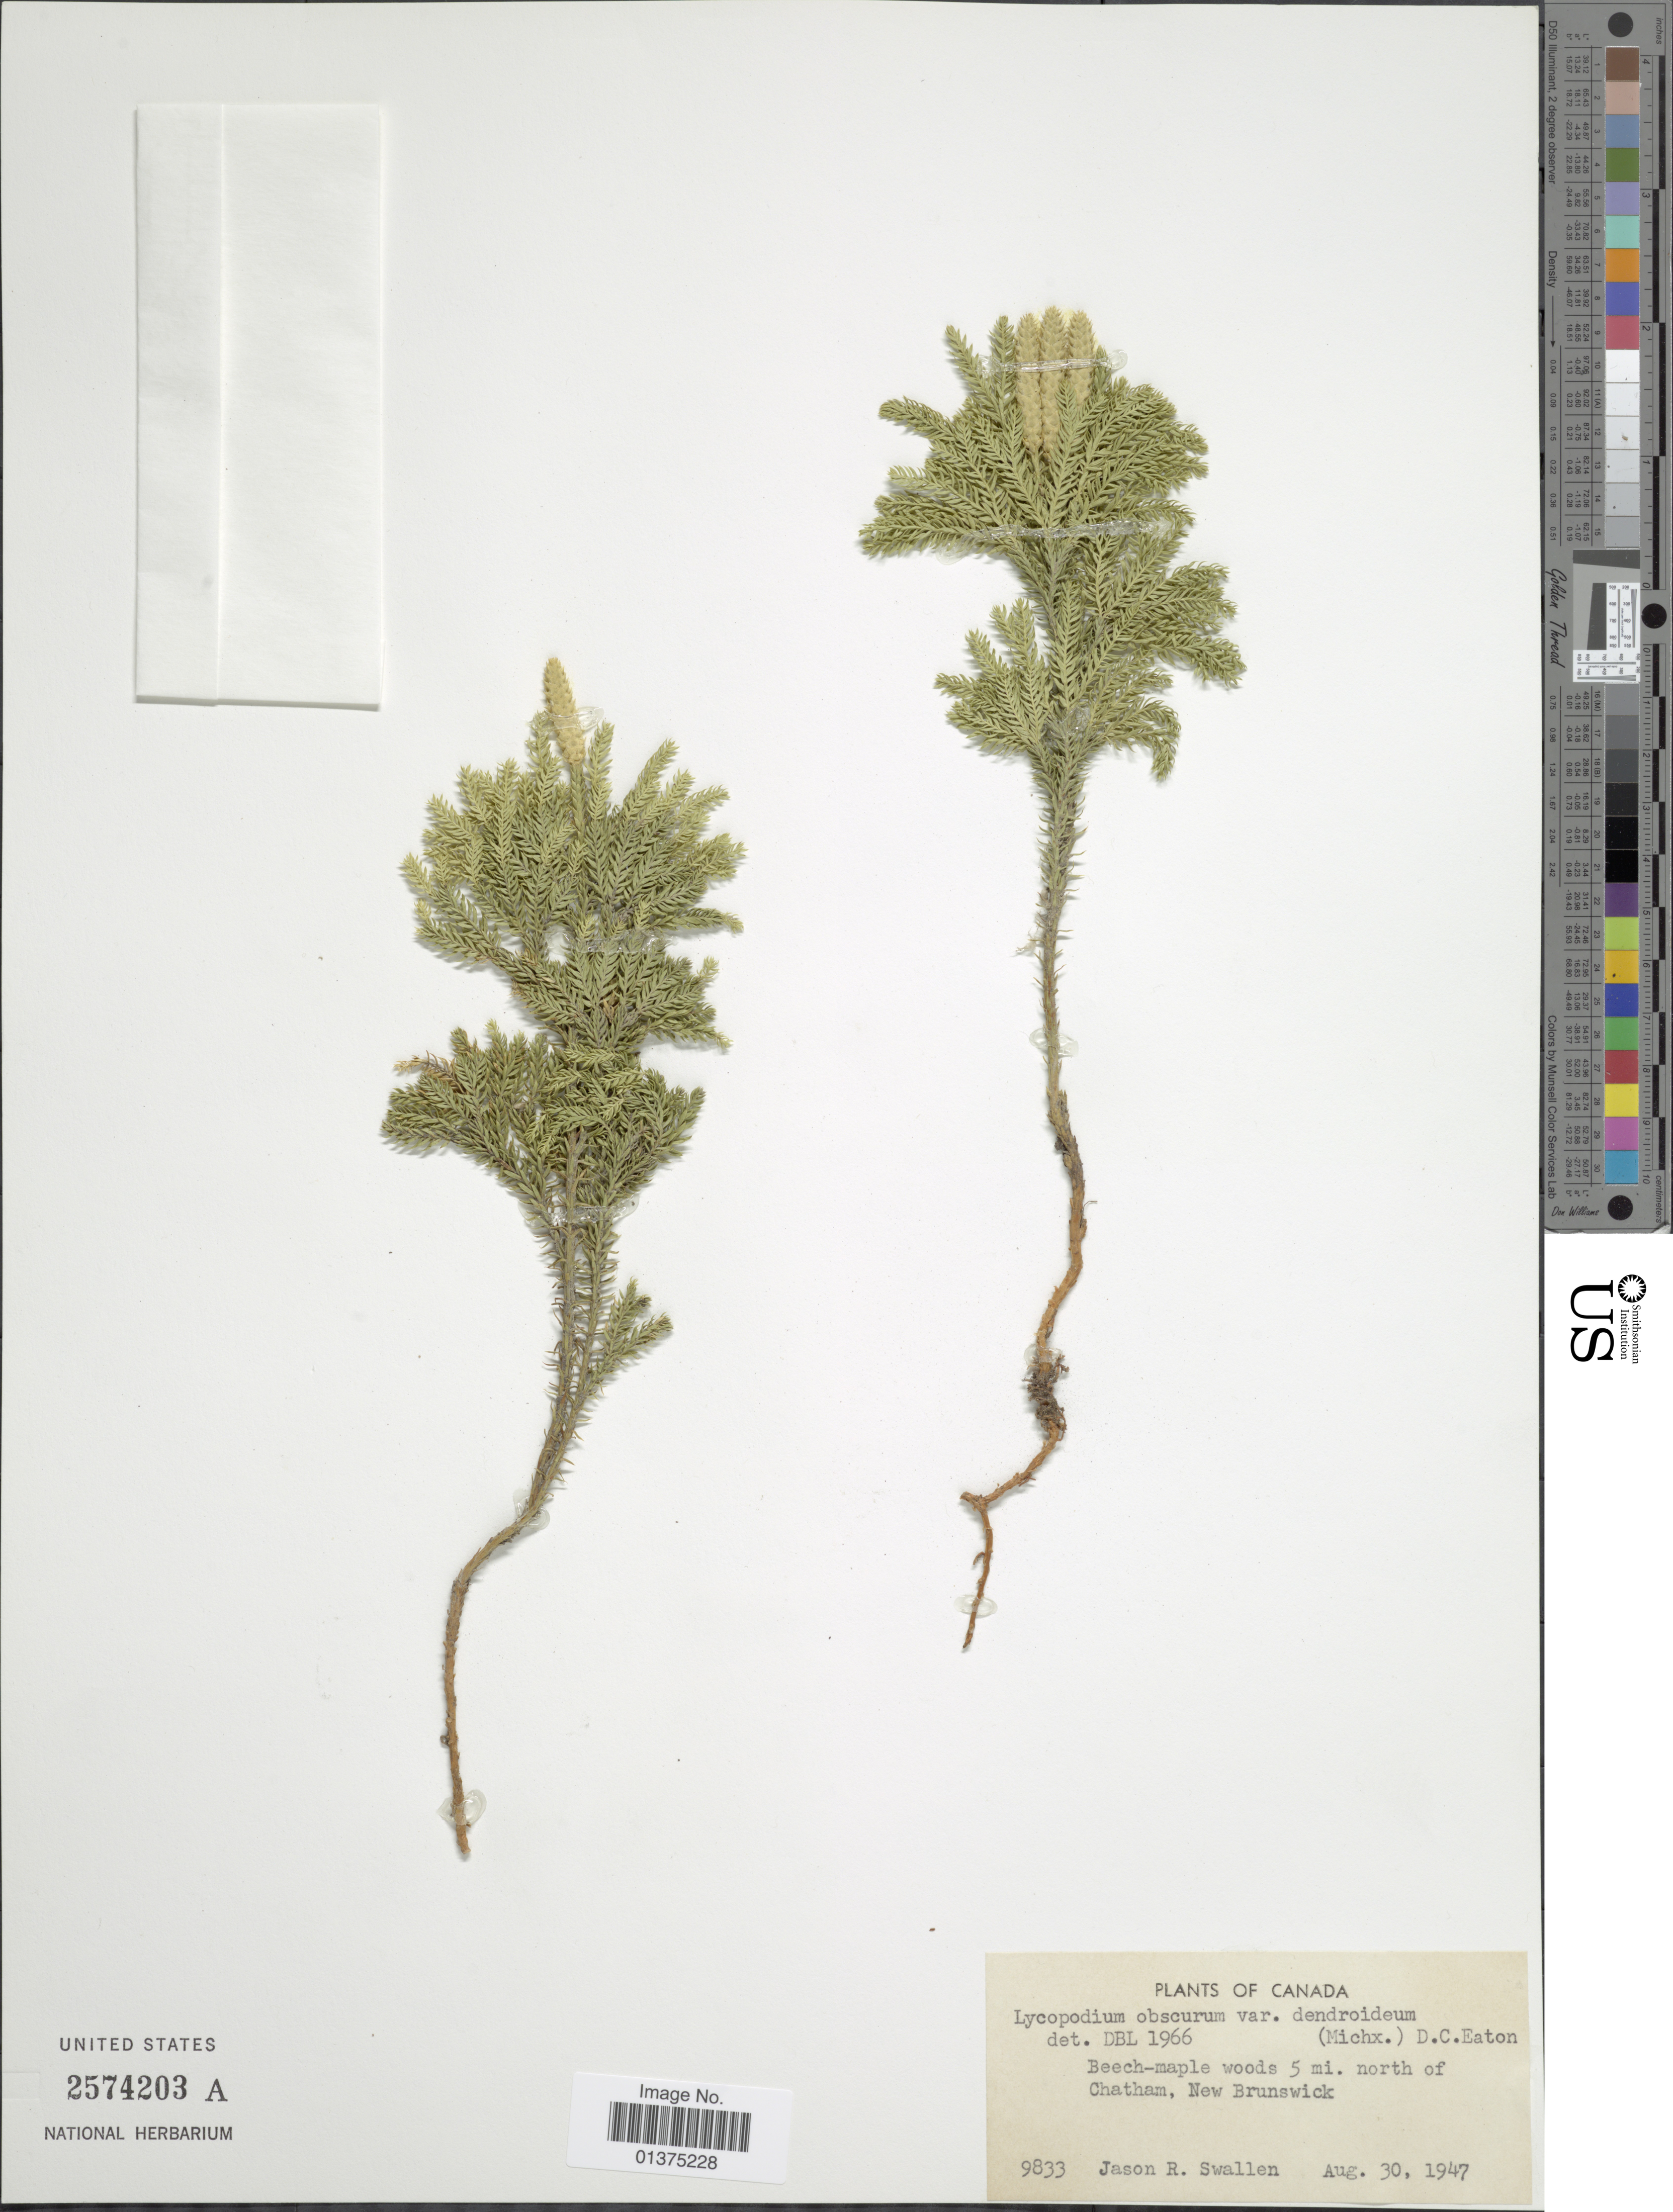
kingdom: Plantae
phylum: Tracheophyta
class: Lycopodiopsida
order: Lycopodiales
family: Lycopodiaceae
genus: Dendrolycopodium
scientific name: Dendrolycopodium dendroideum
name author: (Michx.) A. Haines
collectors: J. R. Swallen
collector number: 9833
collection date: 1947-08-30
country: Canada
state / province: New Brunswick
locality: Beech-maple woods 5 mi north of Chatham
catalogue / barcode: US 2574203A